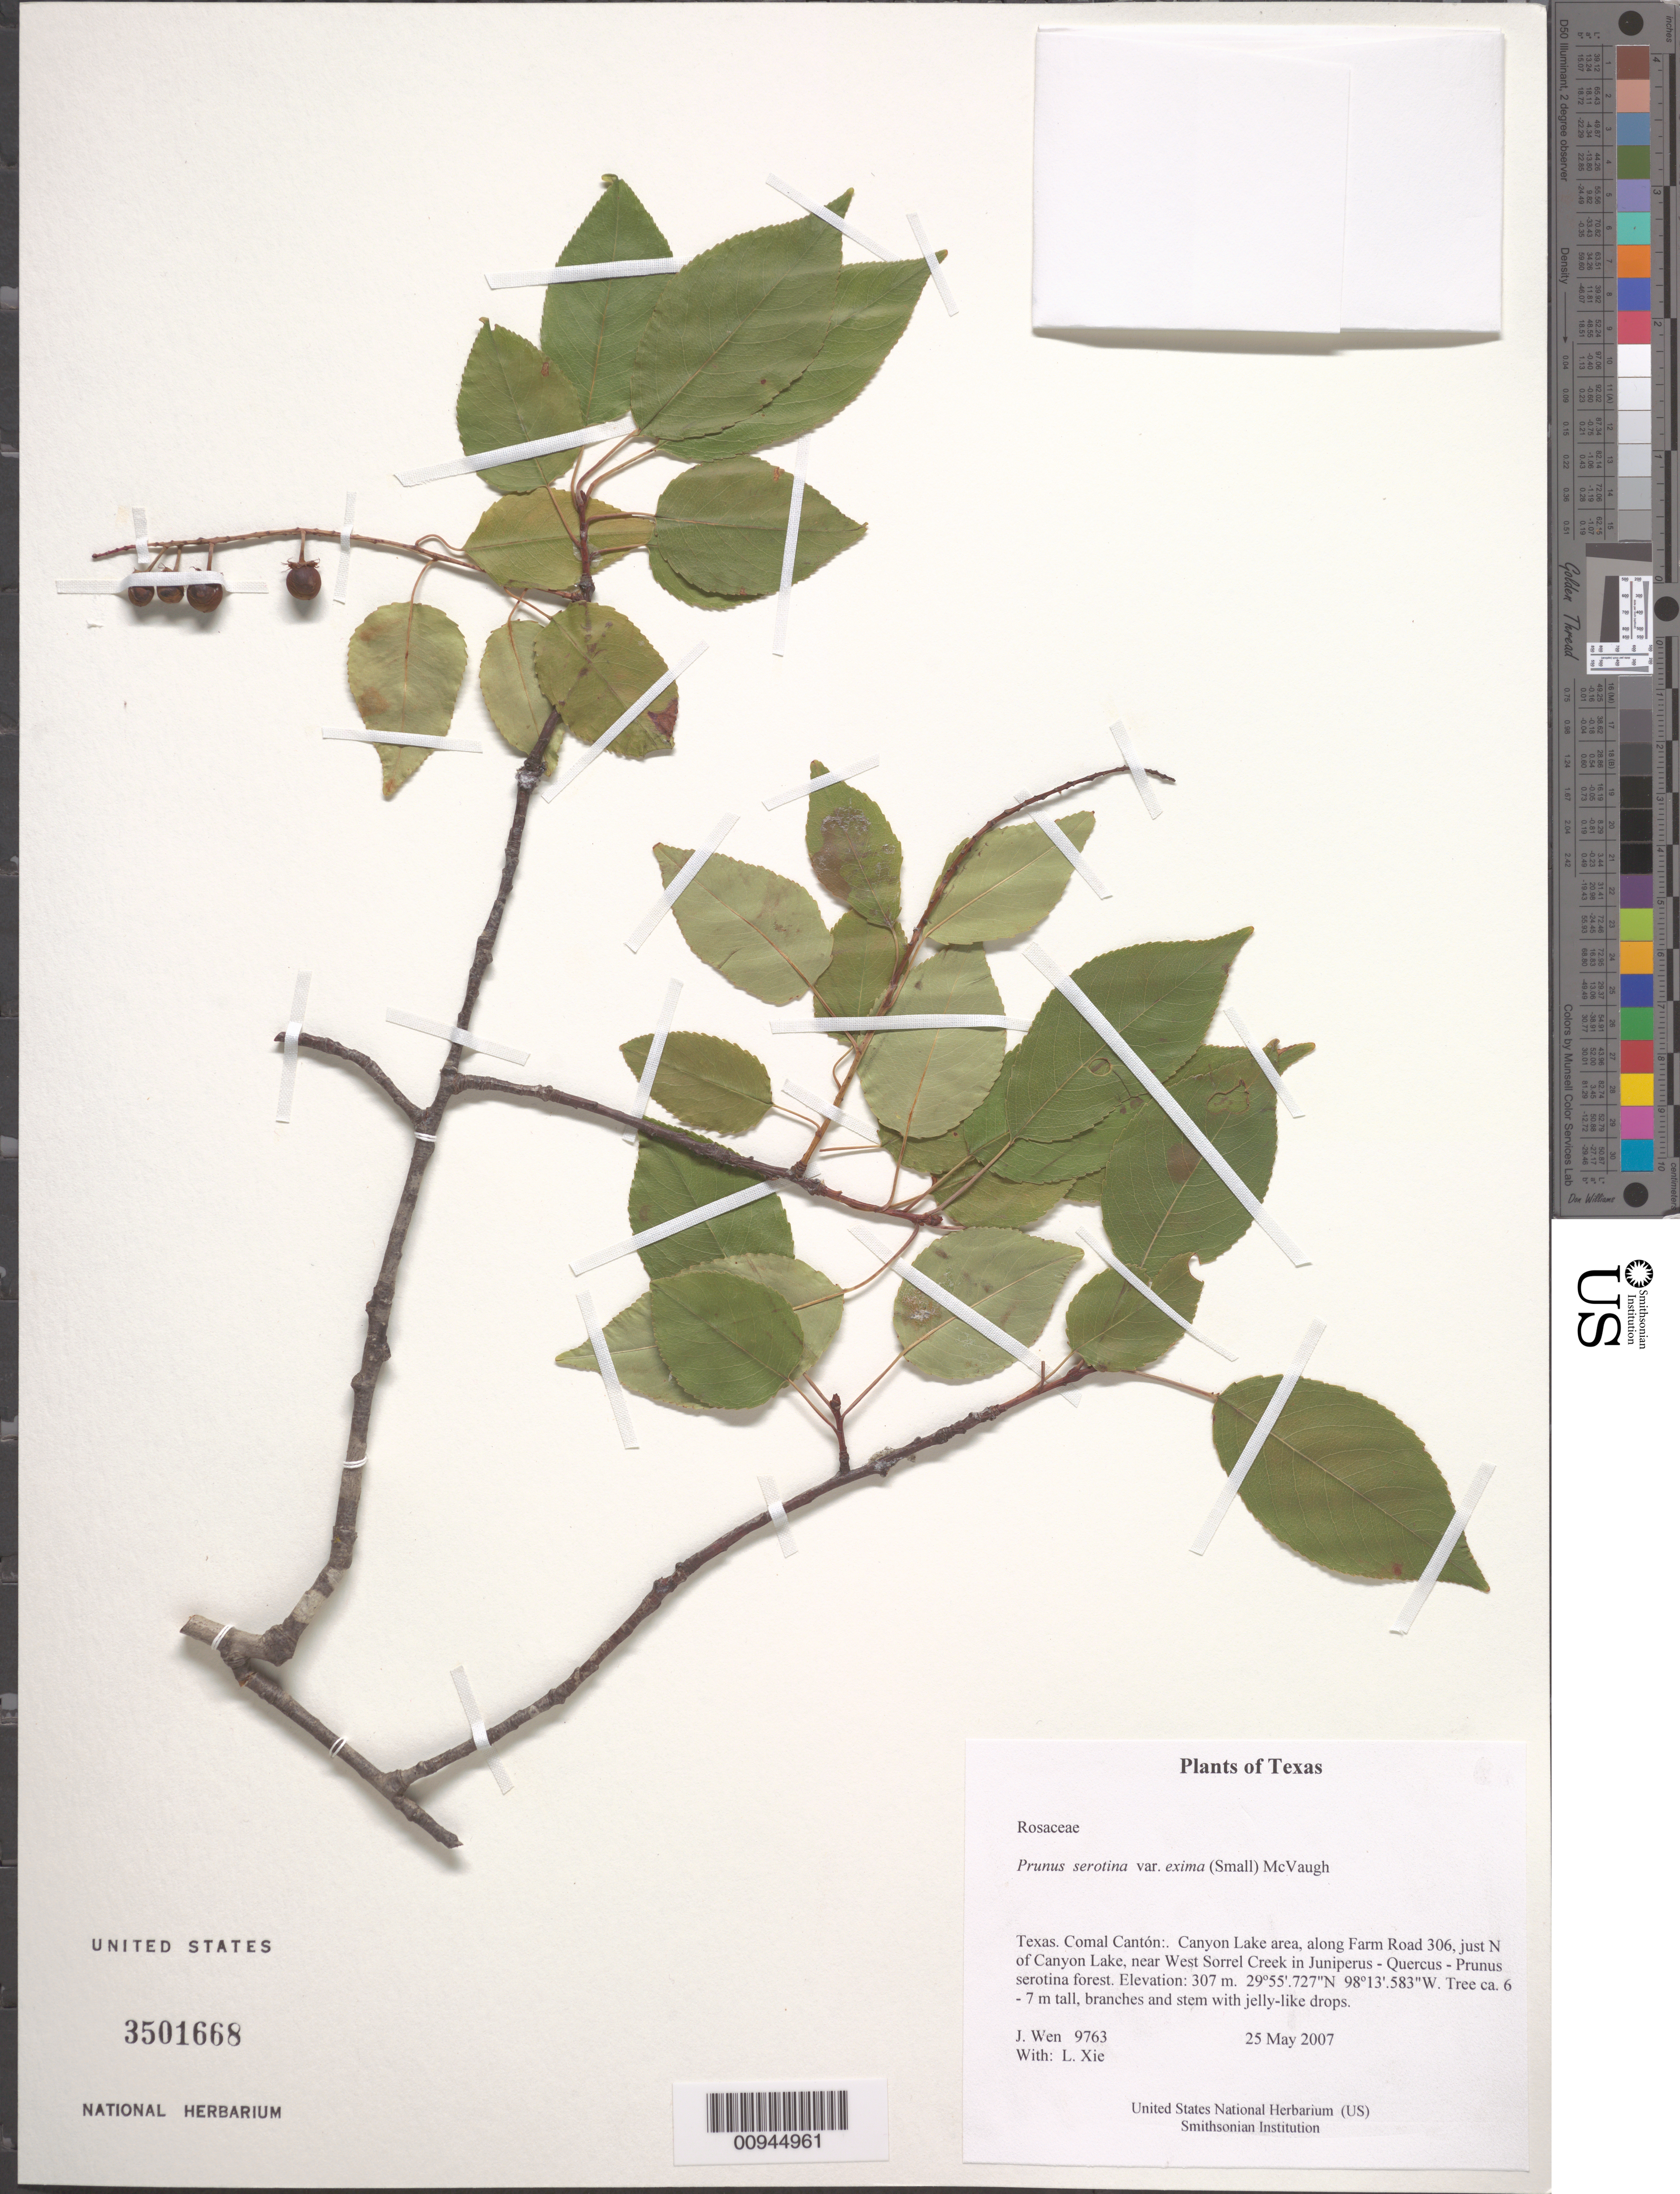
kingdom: Plantae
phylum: Tracheophyta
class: Magnoliopsida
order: Rosales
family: Rosaceae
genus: Prunus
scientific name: Prunus serotina var. serotina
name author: Ehrh.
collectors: J. Wen & L. Xie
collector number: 9763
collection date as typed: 25 May 2007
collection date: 2007-05-25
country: United States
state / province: Texas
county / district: Comal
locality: Canyon Lake area, along Farm Road 306, just N of Canyon Lake, near West Sorrel Creek in Juniperus - Quercus - Prunus serotina forest.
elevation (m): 307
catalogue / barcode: US 3501668